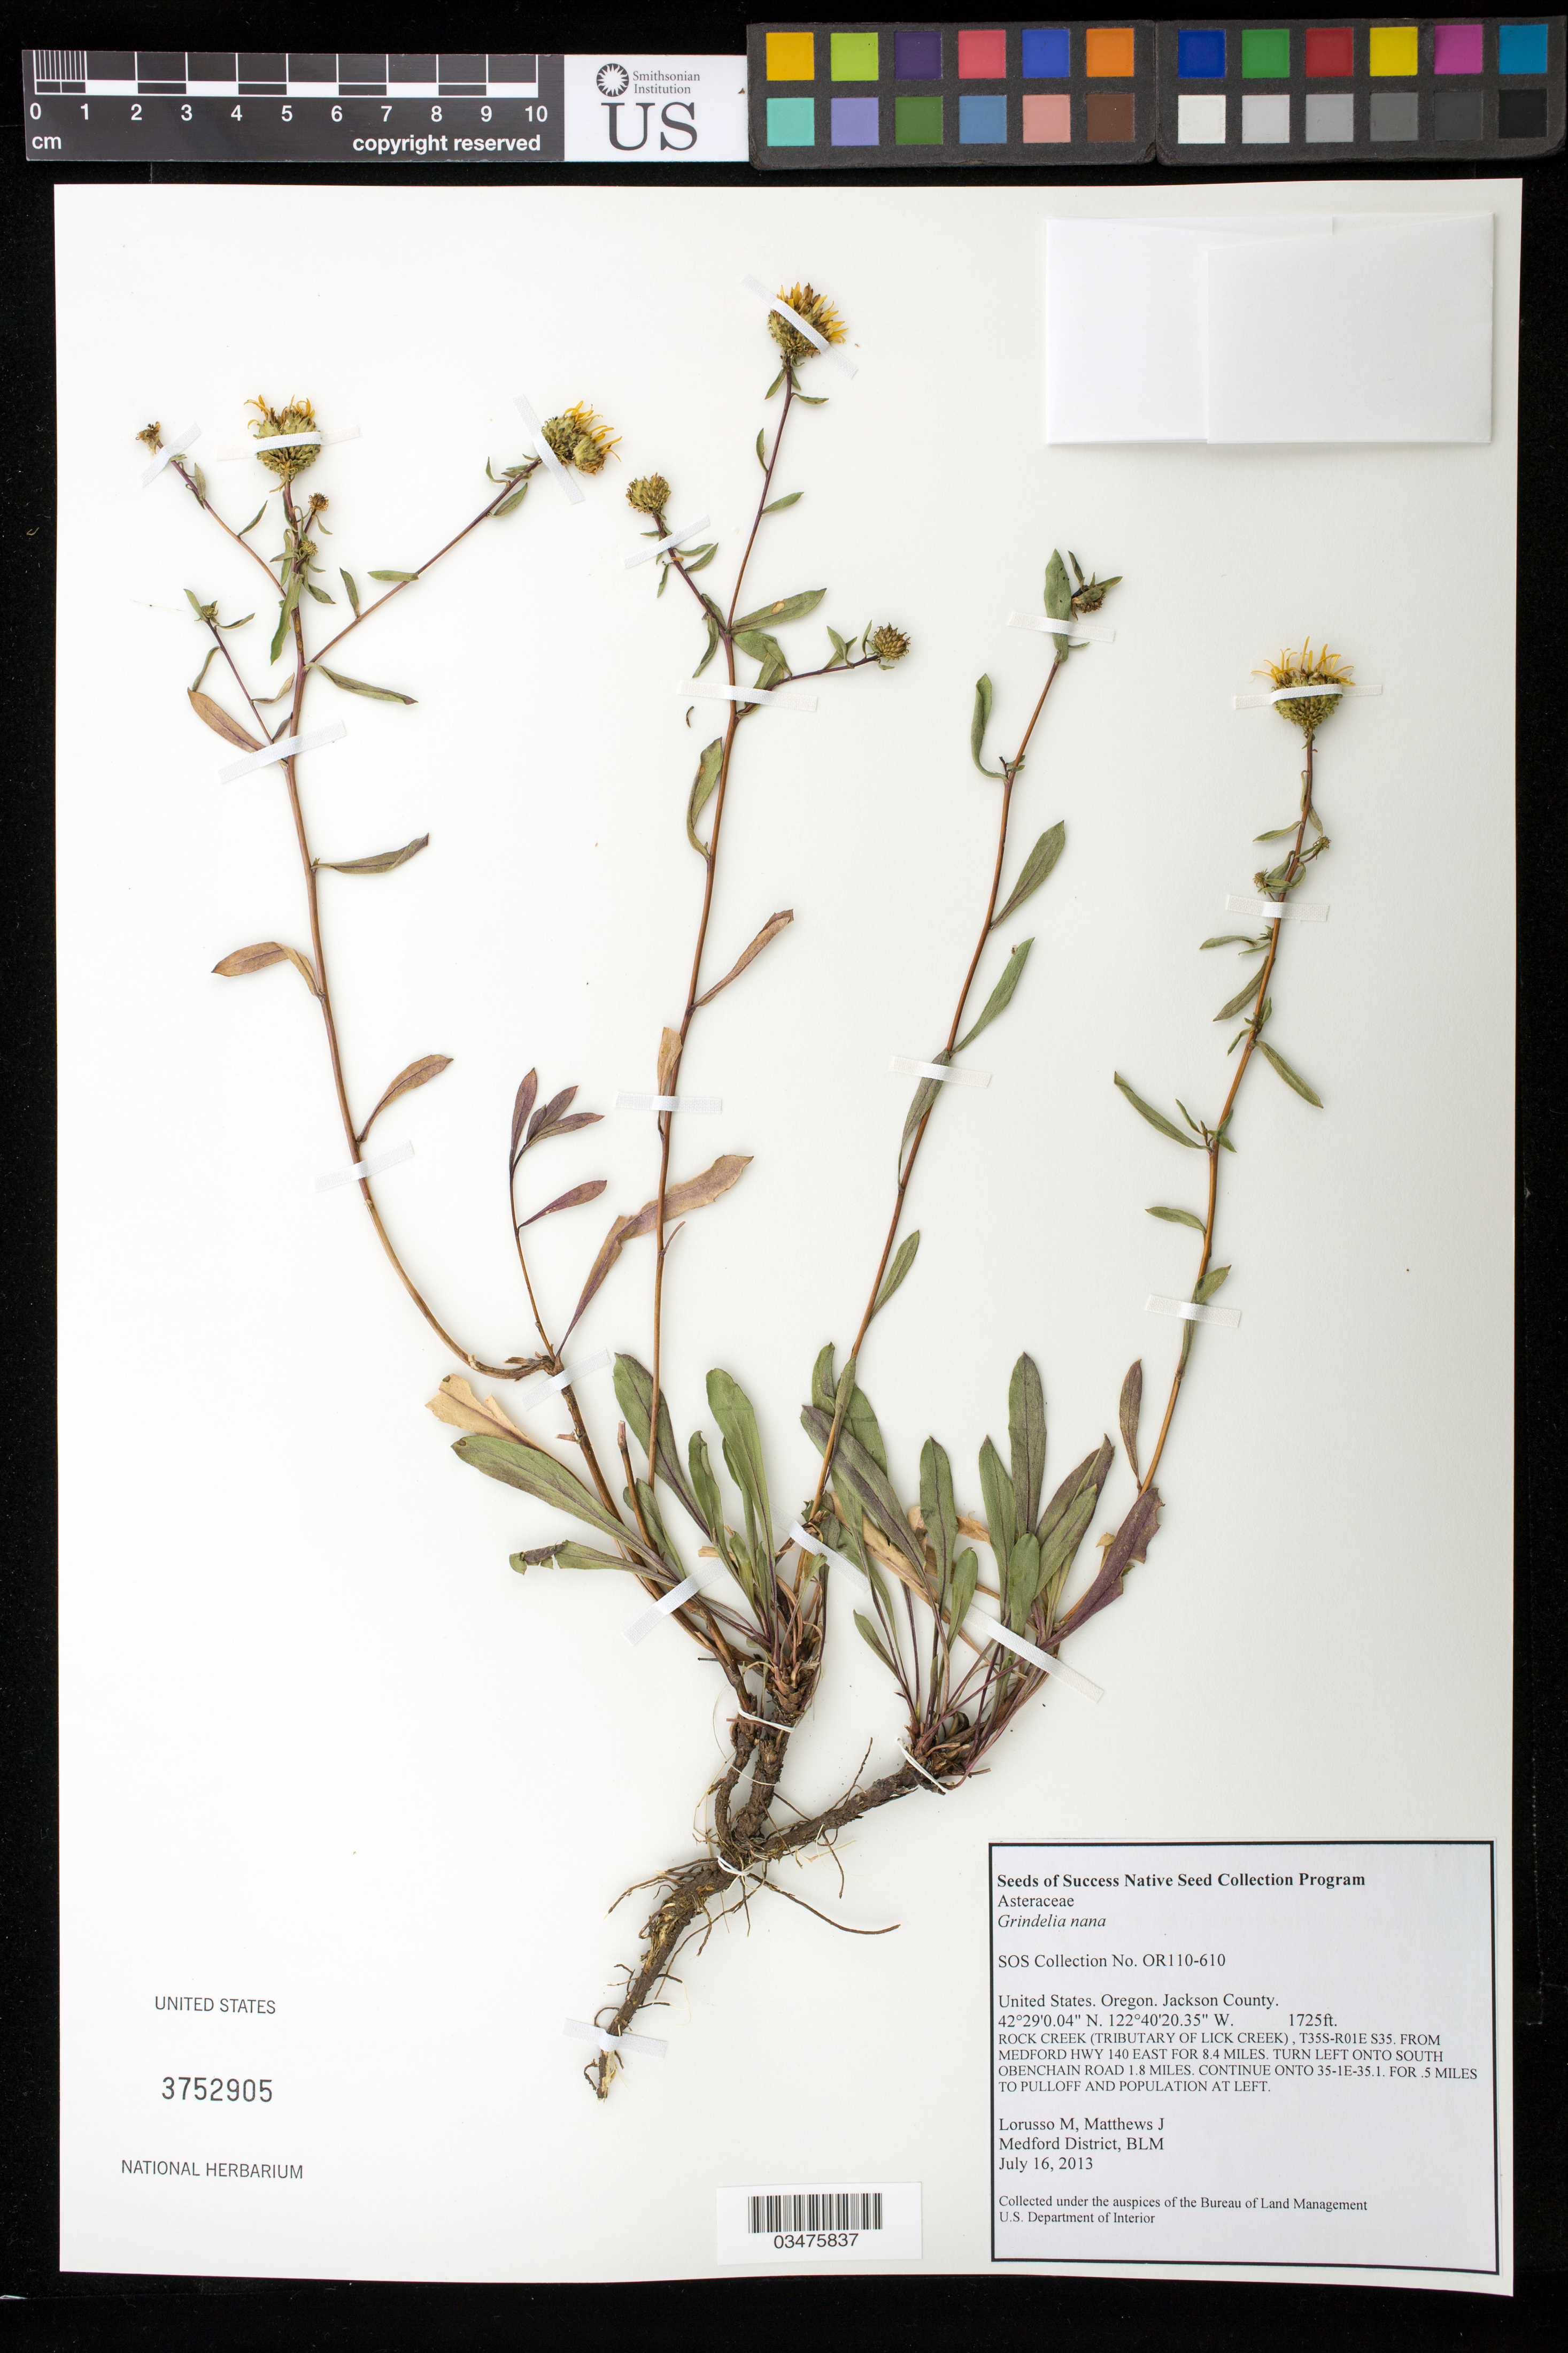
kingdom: Plantae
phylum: Tracheophyta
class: Magnoliopsida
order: Asterales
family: Asteraceae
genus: Grindelia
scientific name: Grindelia nana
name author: Nutt.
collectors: M. Lorusso & J. Matthews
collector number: OR110-610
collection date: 2013-07-16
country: United States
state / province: Oregon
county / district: Jackson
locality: Rock Creek (tributary of Lick Creek)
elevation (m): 526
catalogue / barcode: US 3752905